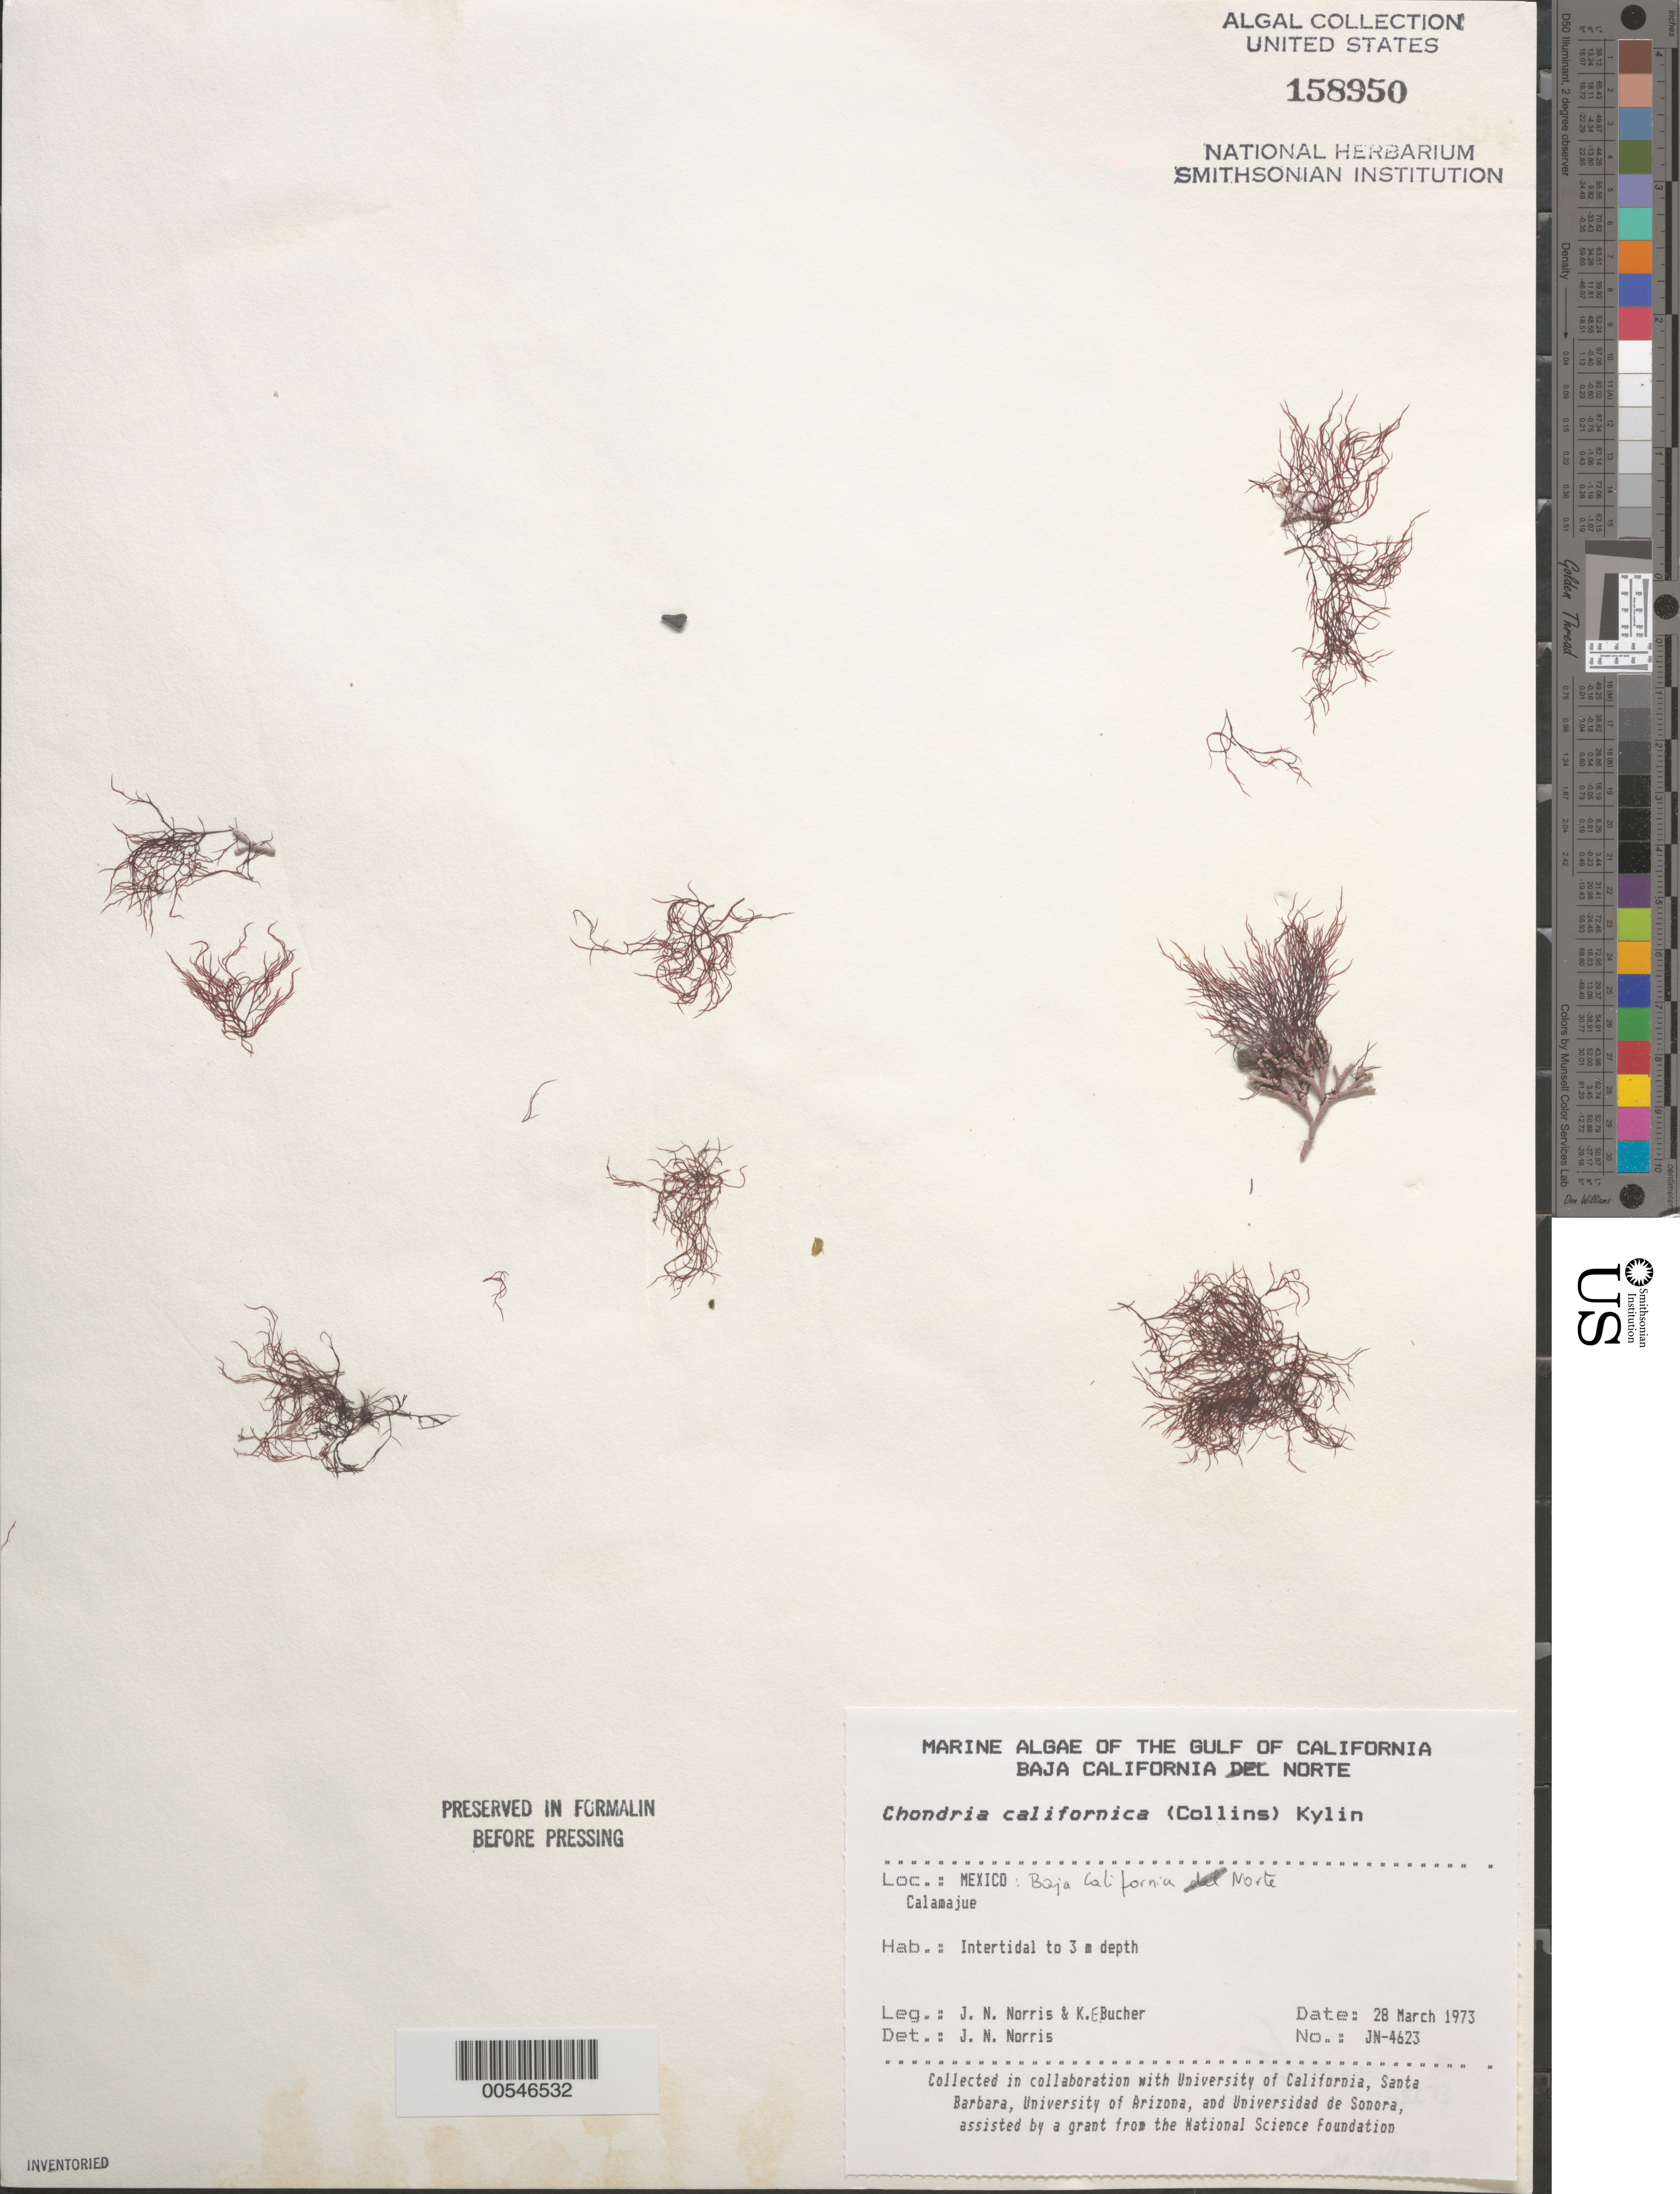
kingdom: Plantae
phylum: Rhodophyta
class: Florideophyceae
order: Ceramiales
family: Rhodomelaceae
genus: Chondria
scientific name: Chondria acrorhizophora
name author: Setch. & N.L. Gardner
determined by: Algae name updating Project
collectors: J. N. Norris & K. E. Bucher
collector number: JN-4623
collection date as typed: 28 Mar 1973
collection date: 1973-03-28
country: Mexico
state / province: Baja California Norte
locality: Calamajue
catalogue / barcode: US 158950